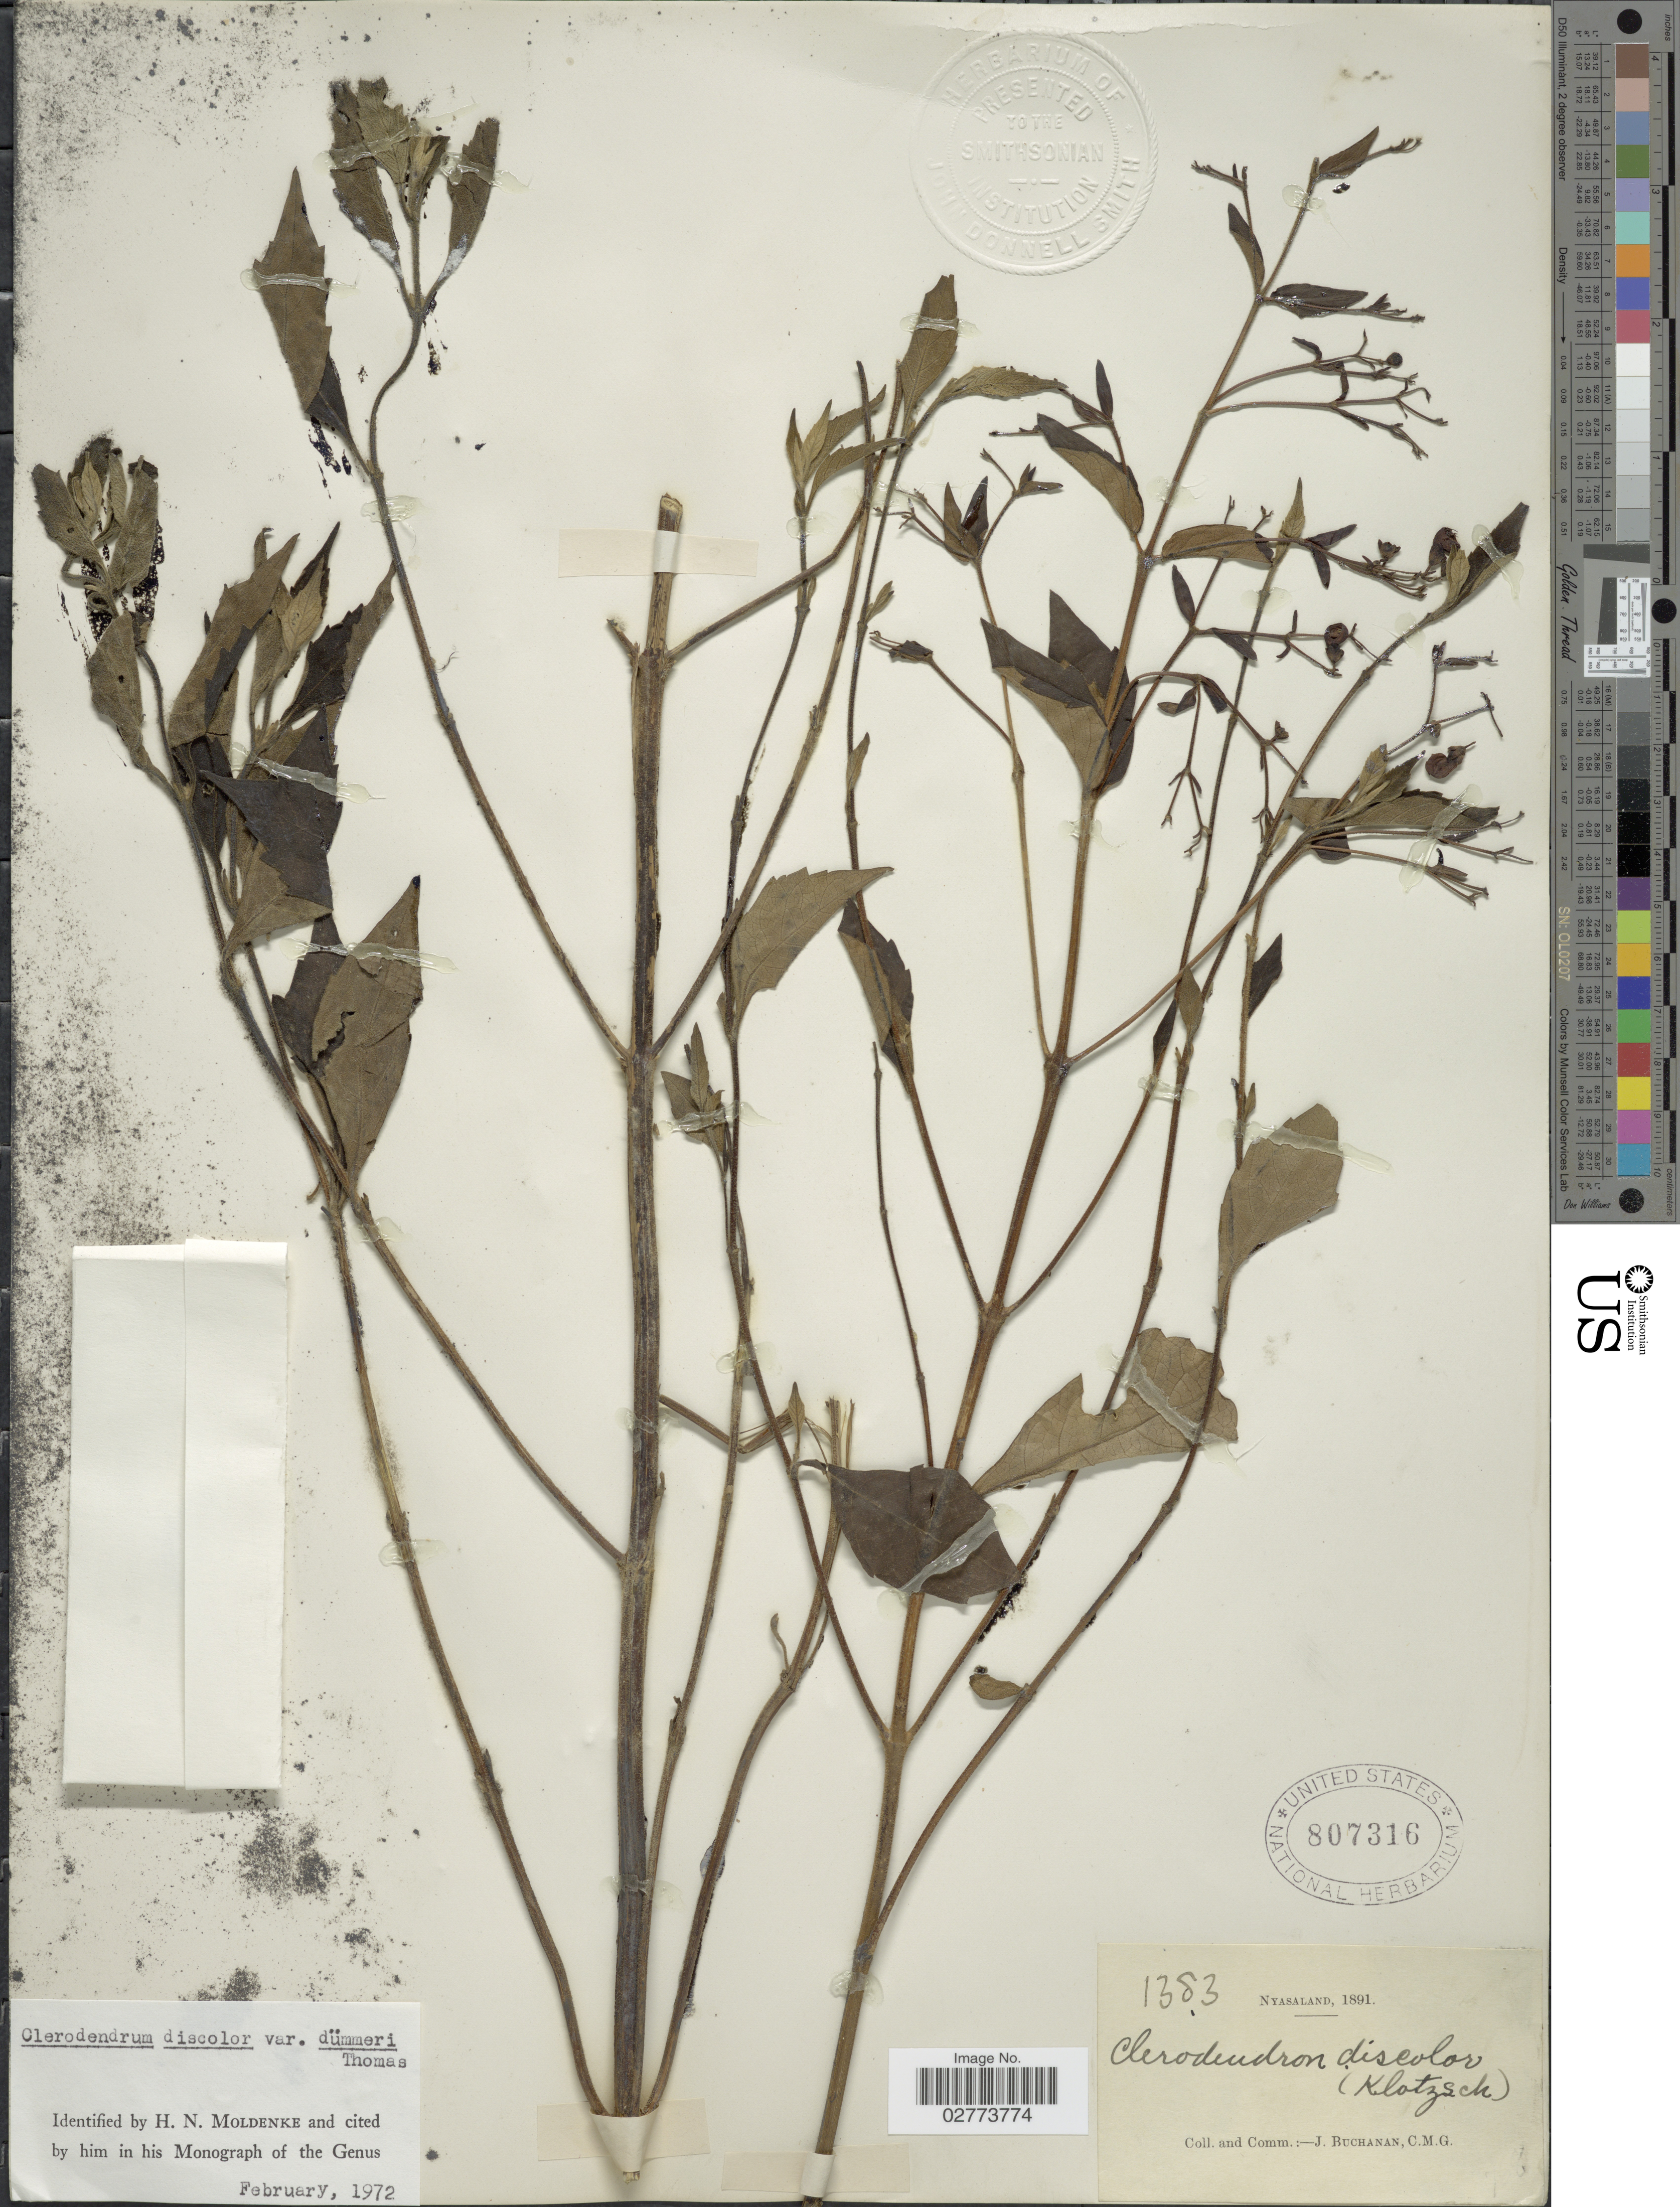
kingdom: Plantae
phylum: Tracheophyta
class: Magnoliopsida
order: Lamiales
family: Lamiaceae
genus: Clerodendrum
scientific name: Clerodendrum discolor var. duemmeri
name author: B. Thomas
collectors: J. Buchanan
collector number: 1383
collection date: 1891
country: Malawi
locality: Nyasaland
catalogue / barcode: US 807316